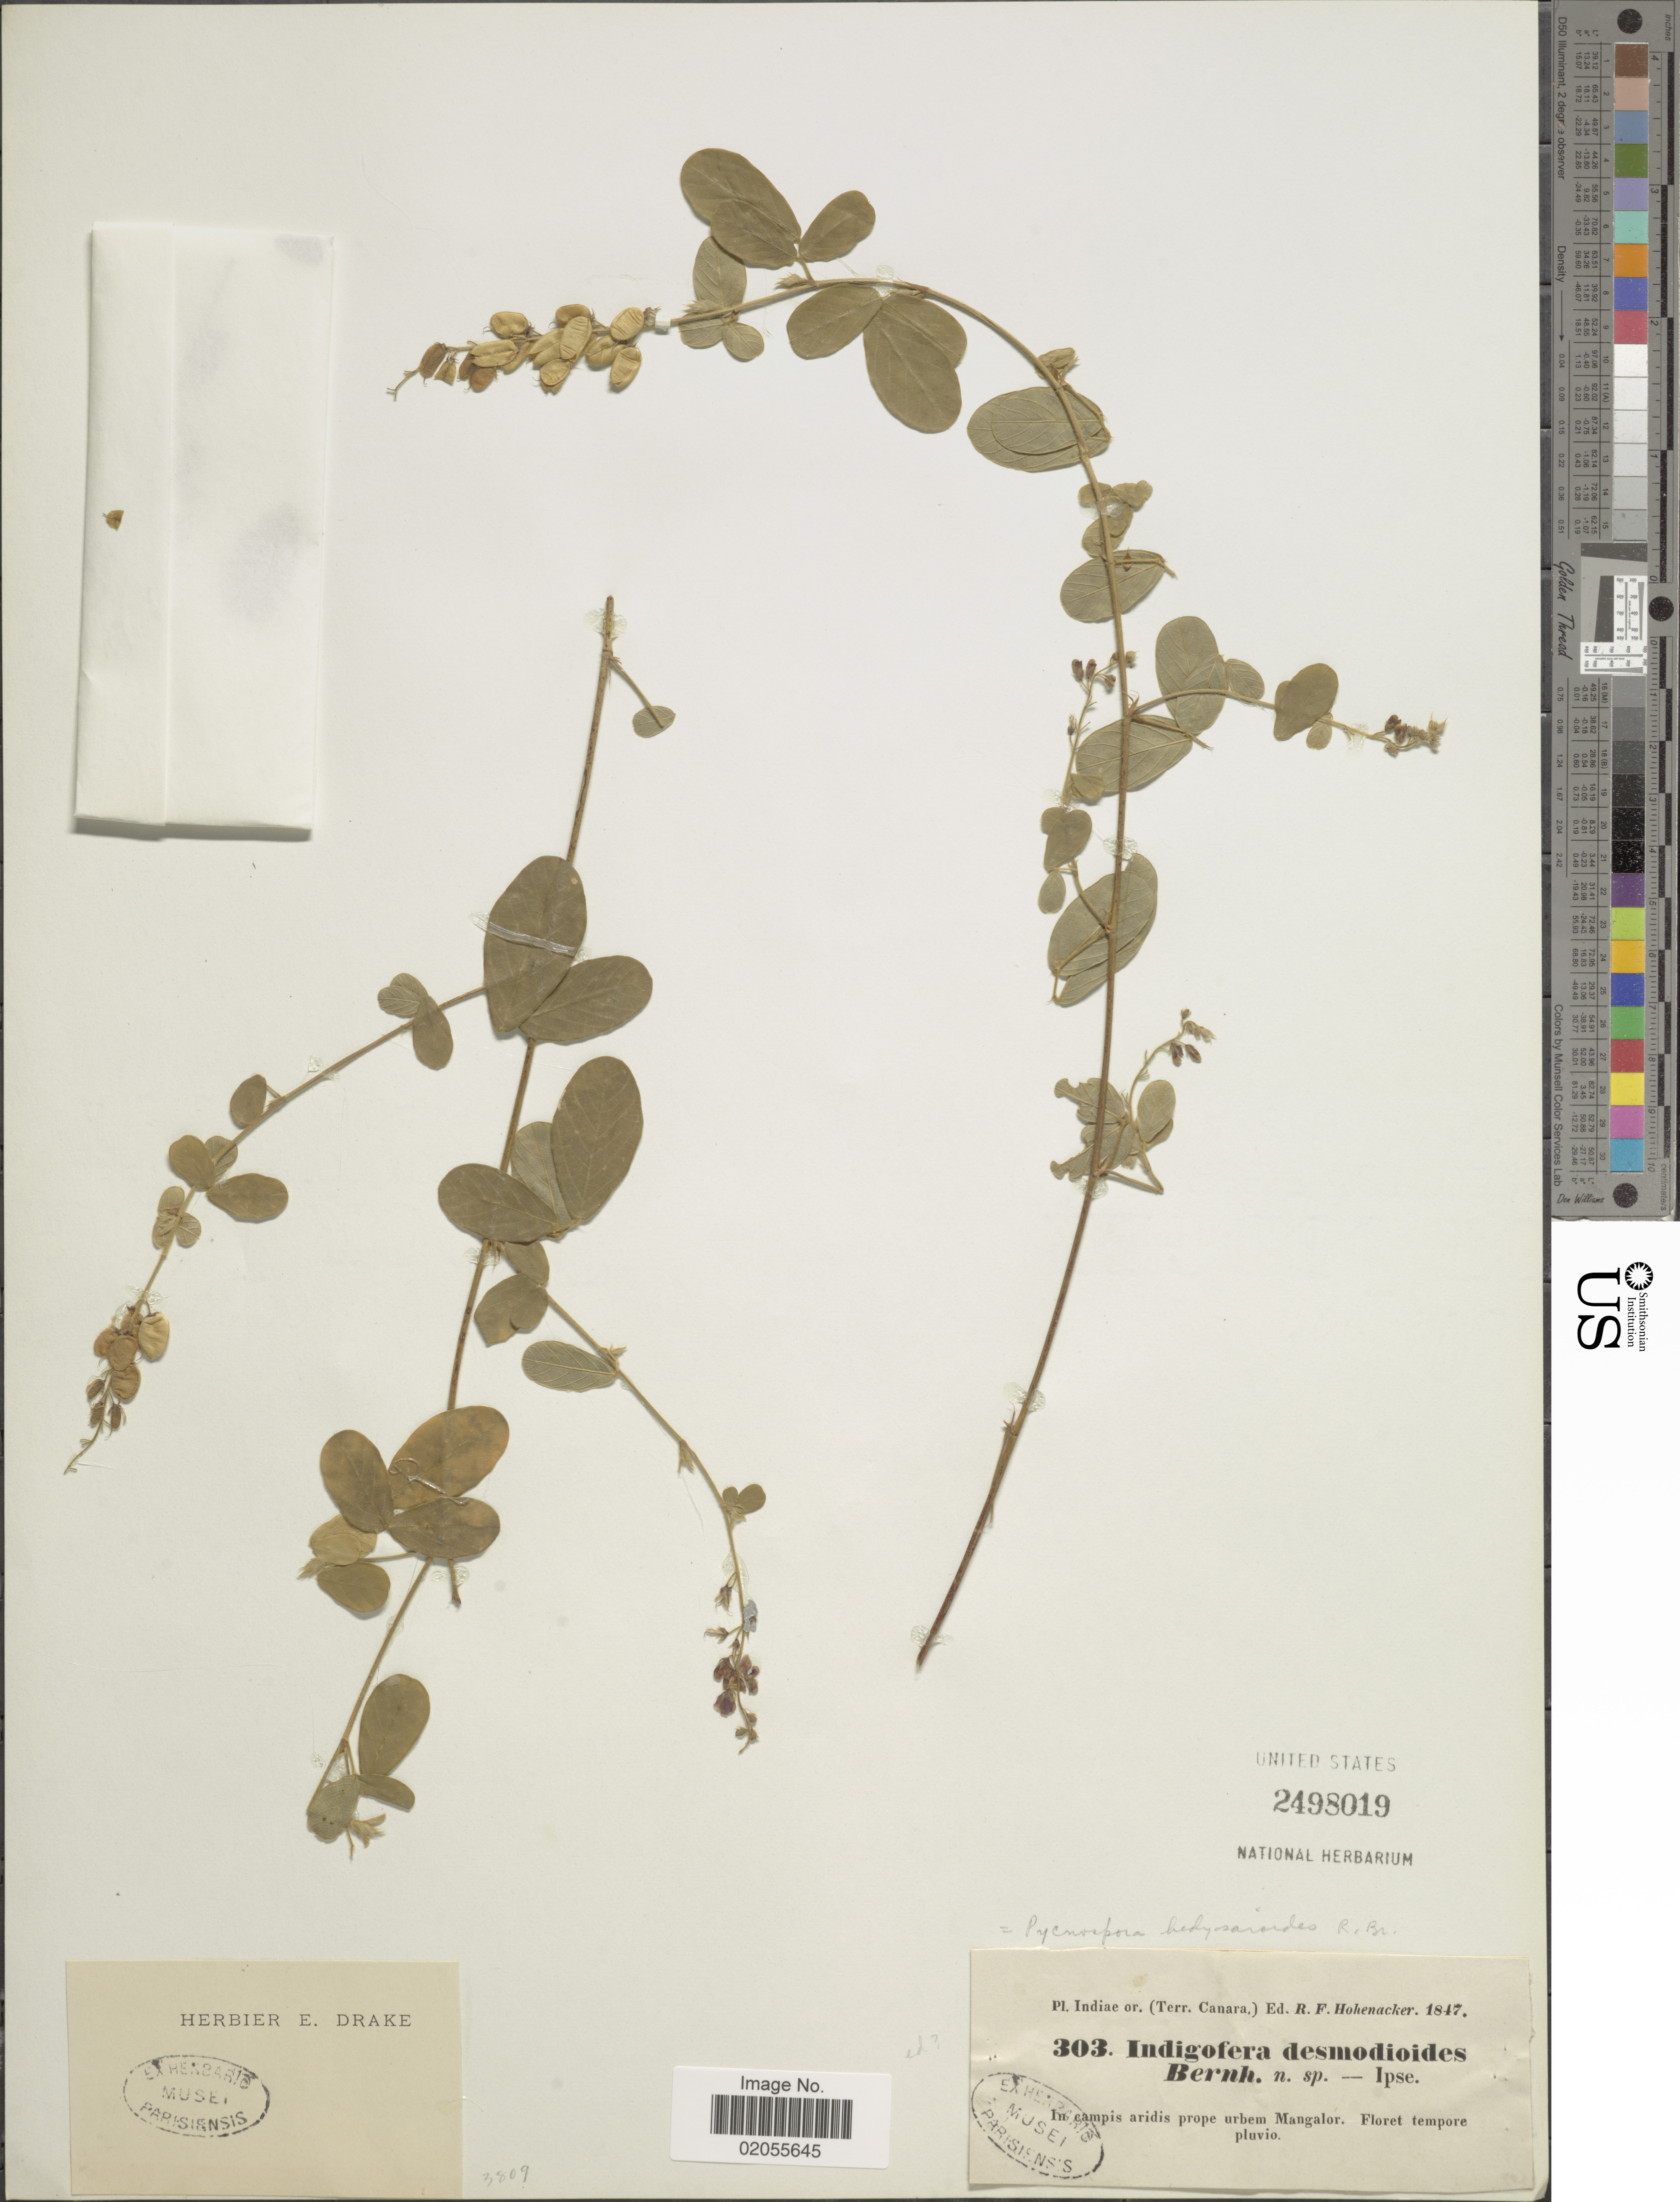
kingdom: Plantae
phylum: Tracheophyta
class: Magnoliopsida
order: Fabales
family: Fabaceae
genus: Pycnospora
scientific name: Pycnospora lutescens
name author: (Poir.) Schindl.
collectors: R. F. Hohenacker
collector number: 303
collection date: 1847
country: India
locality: Indiae or. (Terr. Canara) prope urbem Mangalor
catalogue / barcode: US 2498019